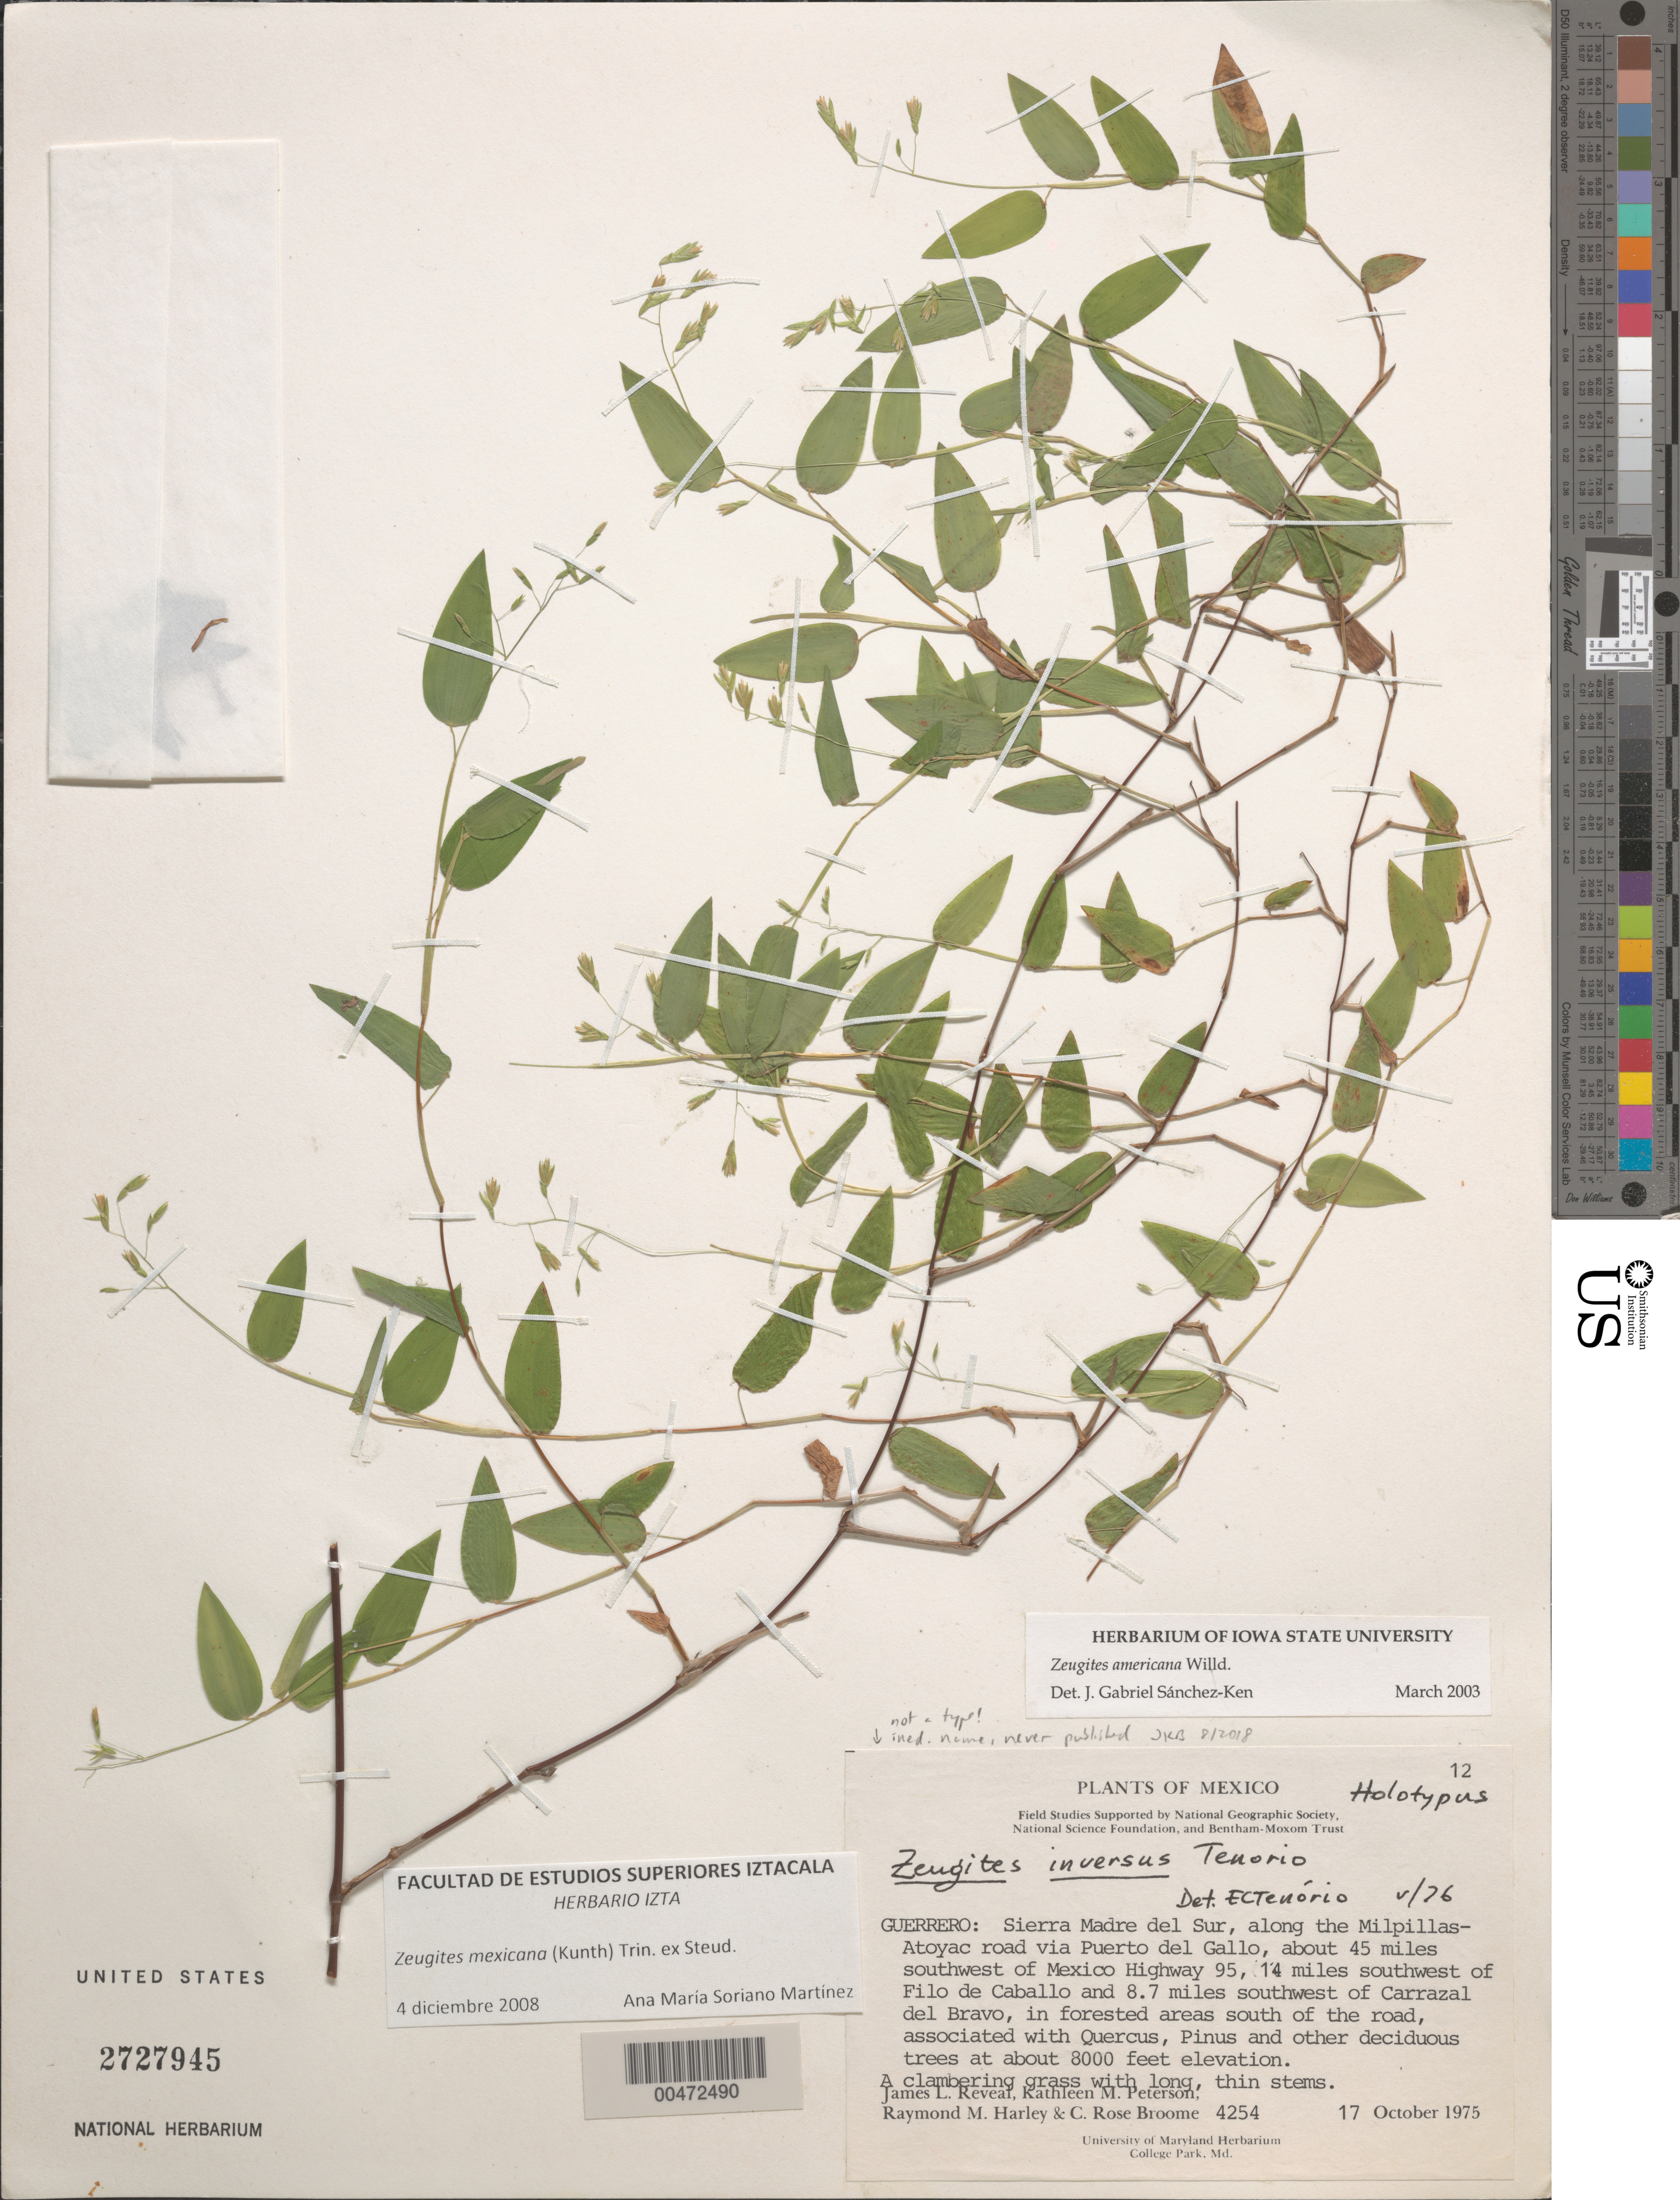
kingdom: Plantae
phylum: Tracheophyta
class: Liliopsida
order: Poales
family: Poaceae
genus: Zeugites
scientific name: Zeugites mexicanus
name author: (Kunth) Trin. ex Steud.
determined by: Soriano Martínez, A. M.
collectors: J. L. Reveal, K. Peterson, R. M. Harley & C. R. Broome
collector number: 4254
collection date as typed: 17 Oct 1975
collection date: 1975-10-17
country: Mexico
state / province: Guerrero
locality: Sierra Madre del S, along the Milpillas - Atoyac rd via Puerto del Gallo, 45 mi SW of MC Hwy 95, 14 mi SW of Filo de Caballo & ...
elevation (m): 2438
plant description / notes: Annotated by E.C. Tenorio (1976) as holotype of Zeugites inversus Tenorio, apparently an ined. name never published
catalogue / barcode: US 2727945